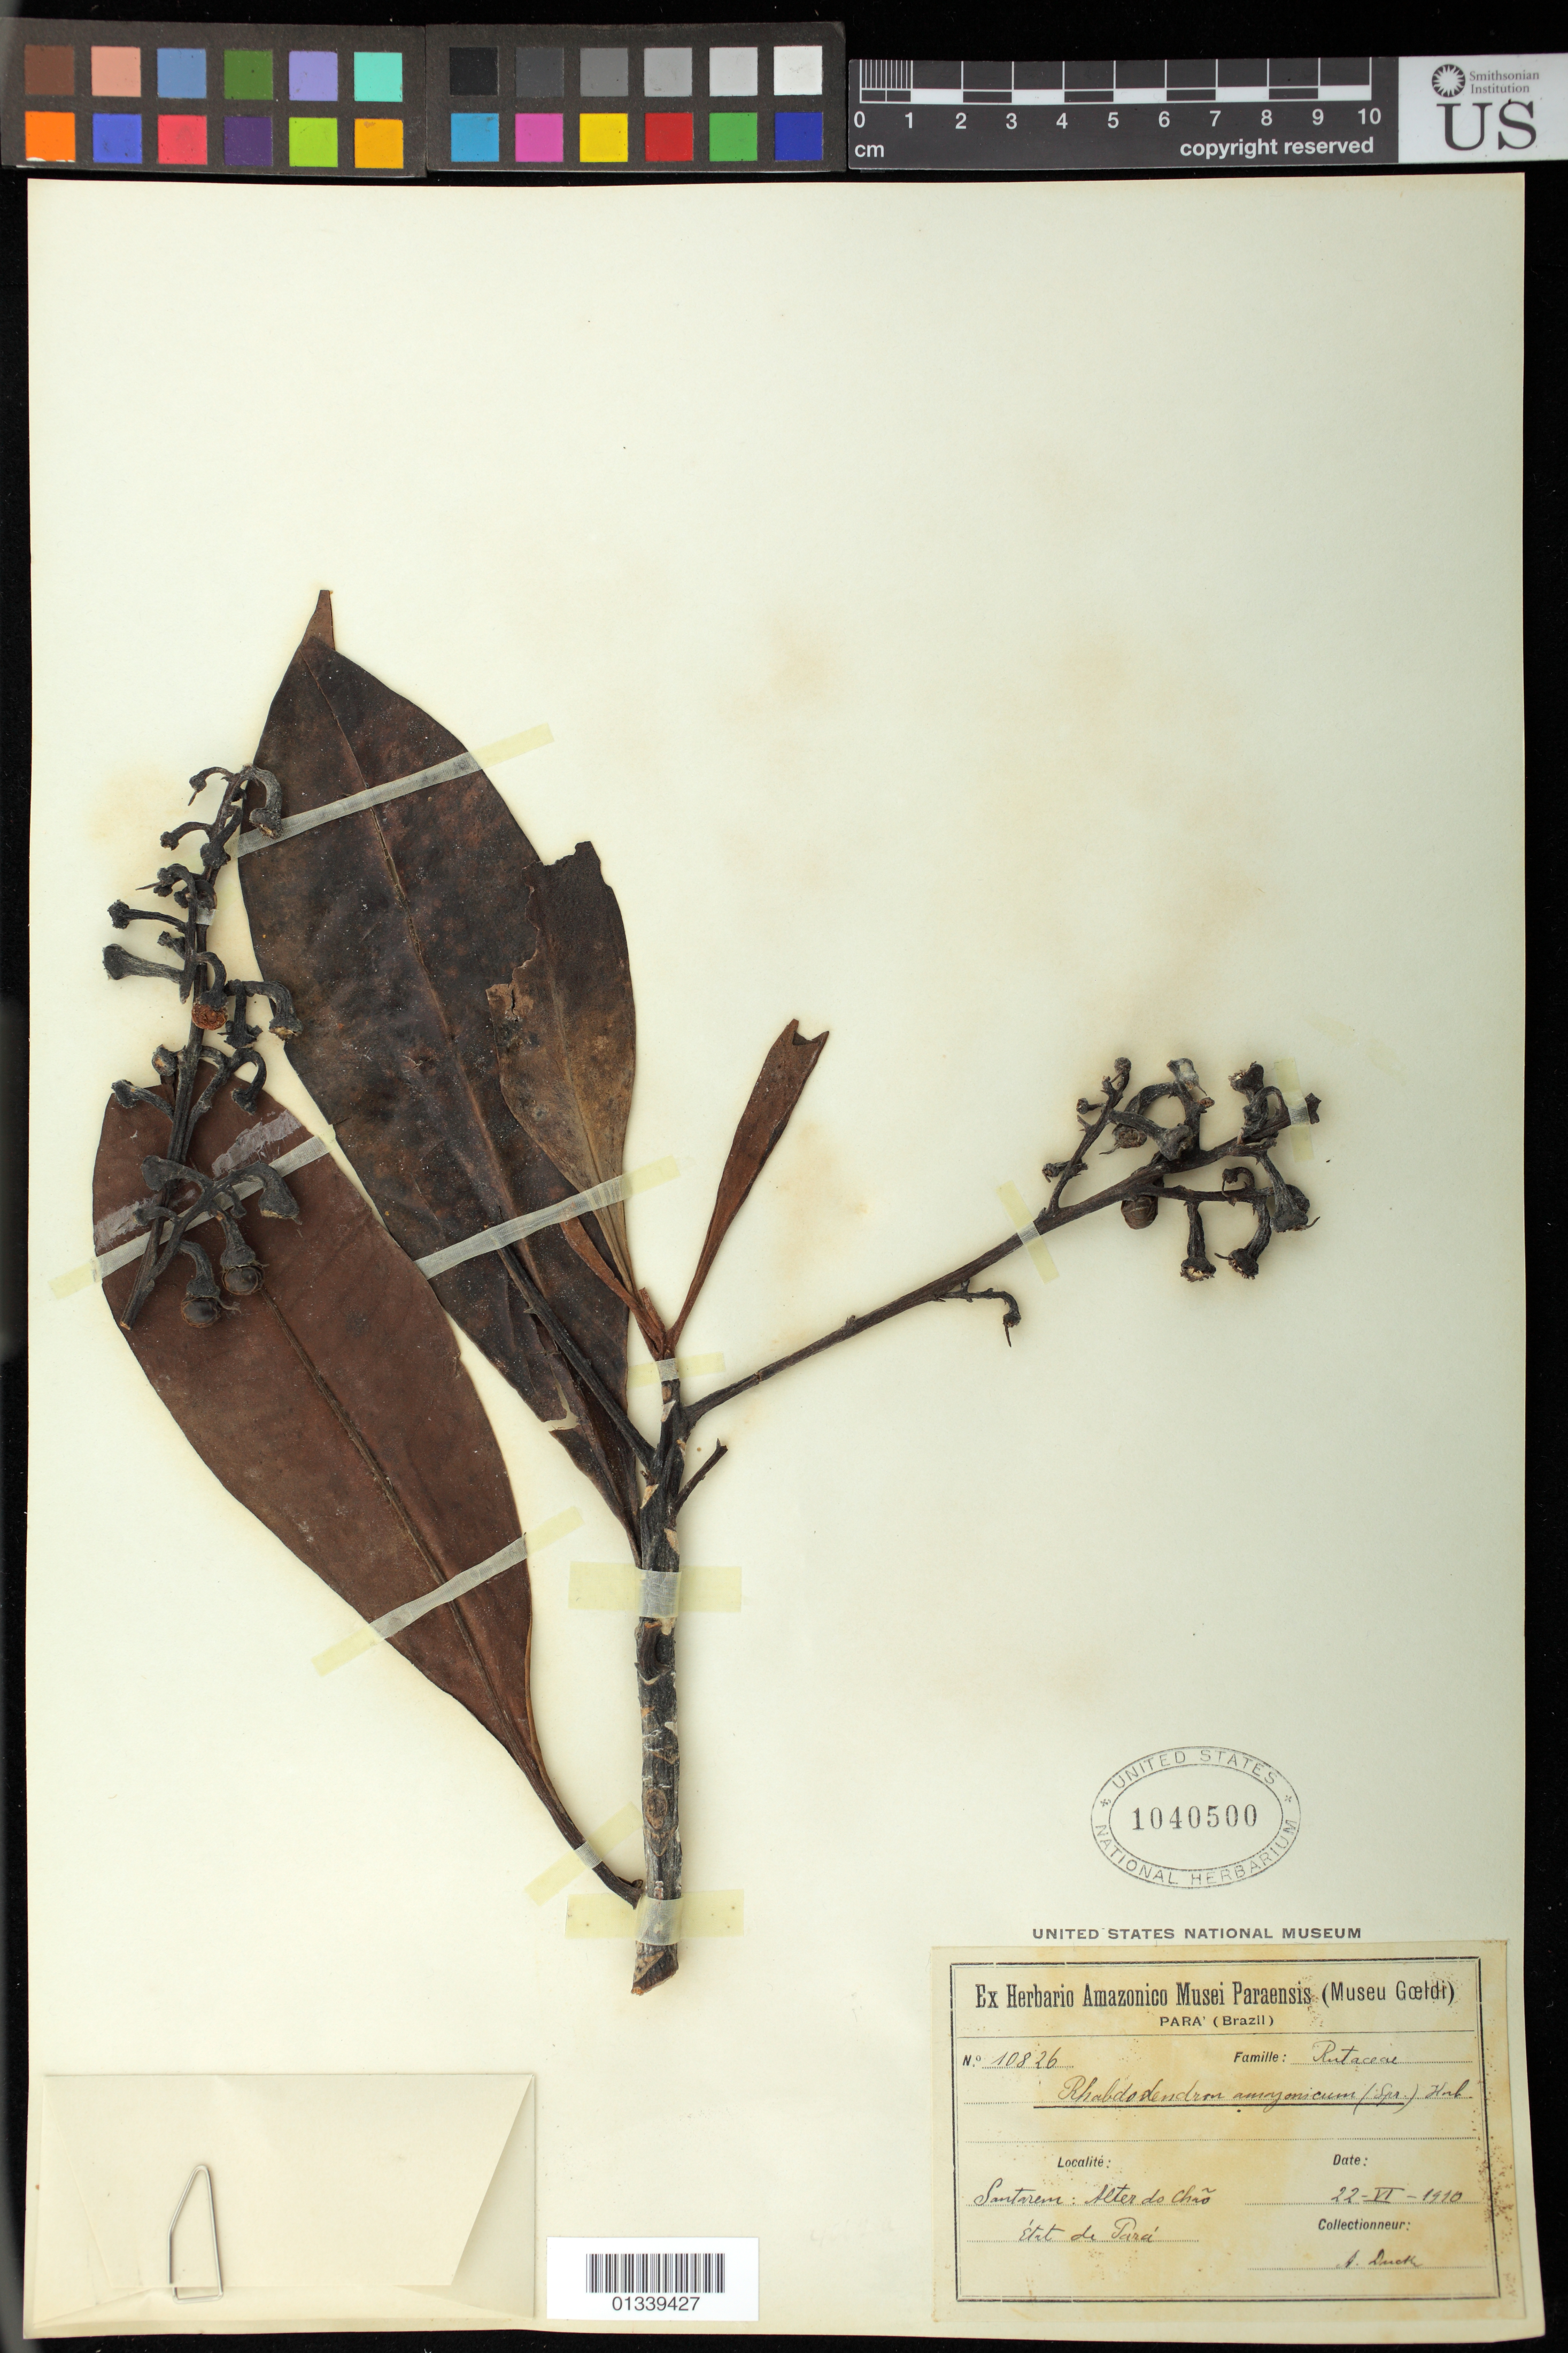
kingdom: Plantae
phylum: Tracheophyta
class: Magnoliopsida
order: Caryophyllales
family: Rhabdodendraceae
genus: Rhabdodendron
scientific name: Rhabdodendron amazonicum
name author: (Spruce ex Benth.) Huber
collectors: A. Ducke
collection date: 1910-06-22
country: Brazil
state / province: Pará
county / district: Santarém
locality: Alter do Chão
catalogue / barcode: US 1040500